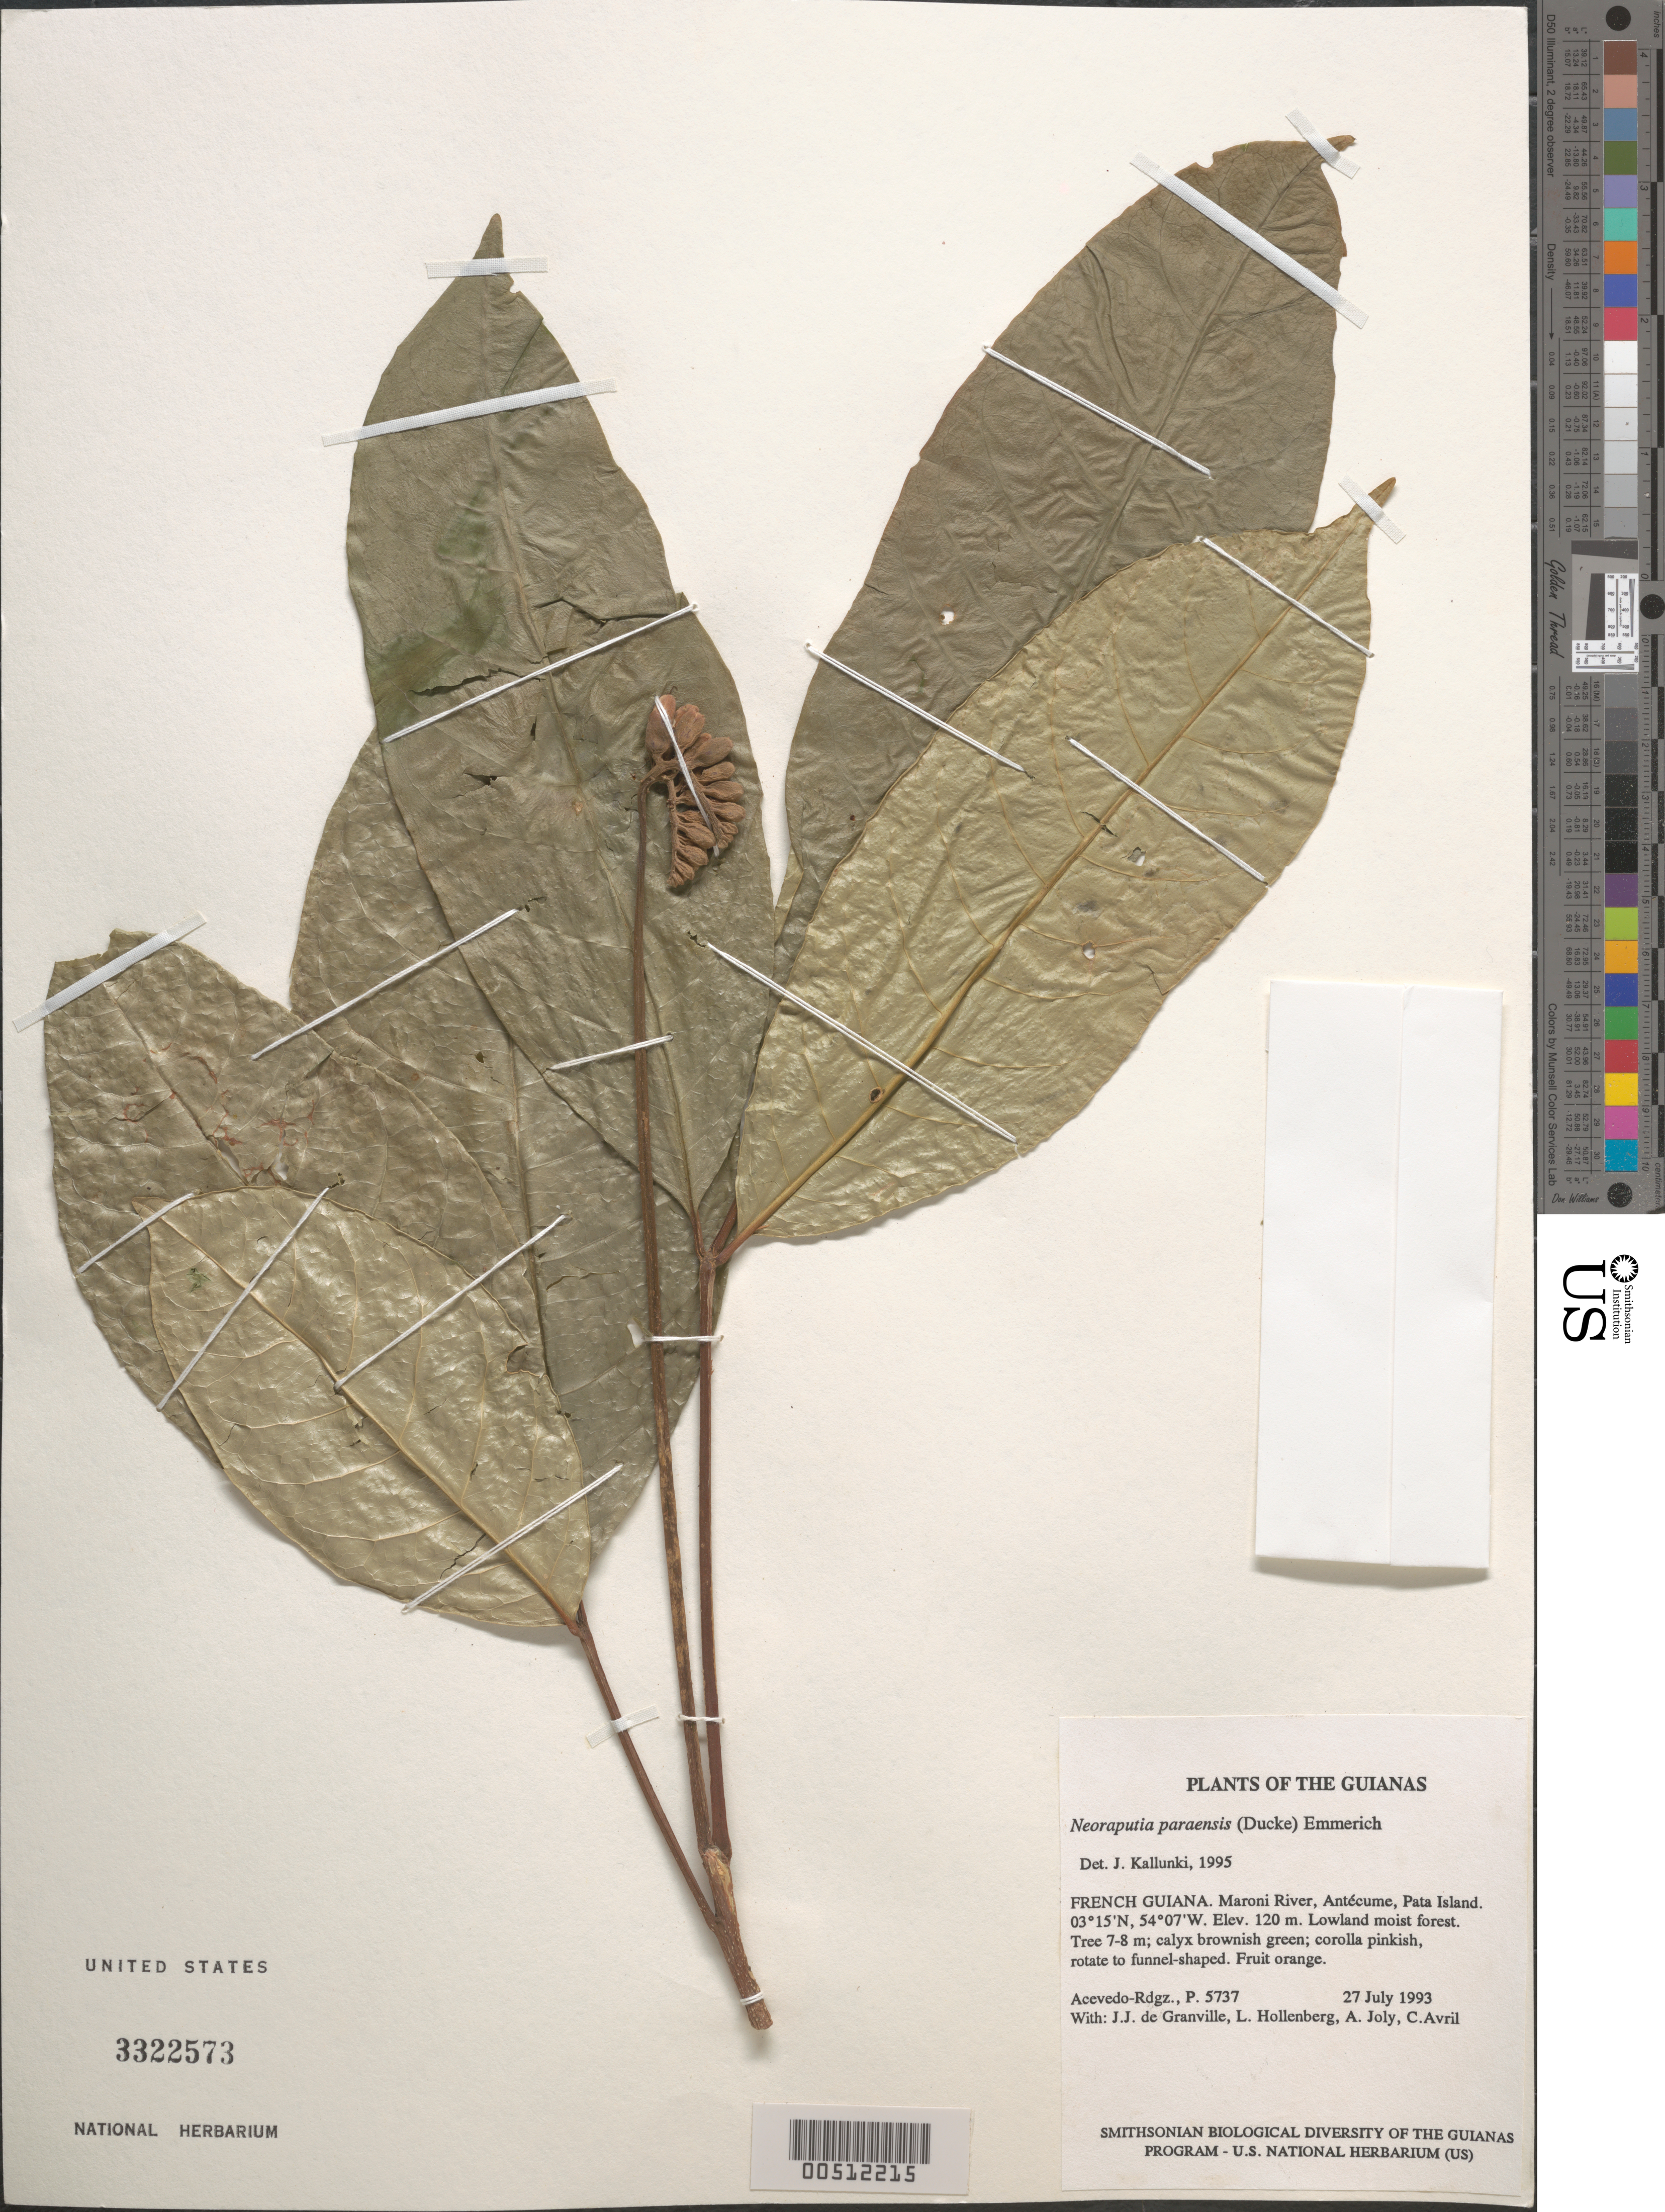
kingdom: Plantae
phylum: Tracheophyta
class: Magnoliopsida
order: Sapindales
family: Rutaceae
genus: Neoraputia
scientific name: Neoraputia paraensis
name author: (Ducke) Emmerich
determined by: Kallunki, Jacquelyn A.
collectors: P. Acevedo-Rodr., J.-J. de Granville, L. Hollenberg, A. Joly & C. Avril de Maria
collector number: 5737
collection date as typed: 27 Jul 1993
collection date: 1993-07-27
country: French Guiana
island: Pata I.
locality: Maroni River, Antécume, Pata Island.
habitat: Lowland moist forest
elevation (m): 120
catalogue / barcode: US 3322573